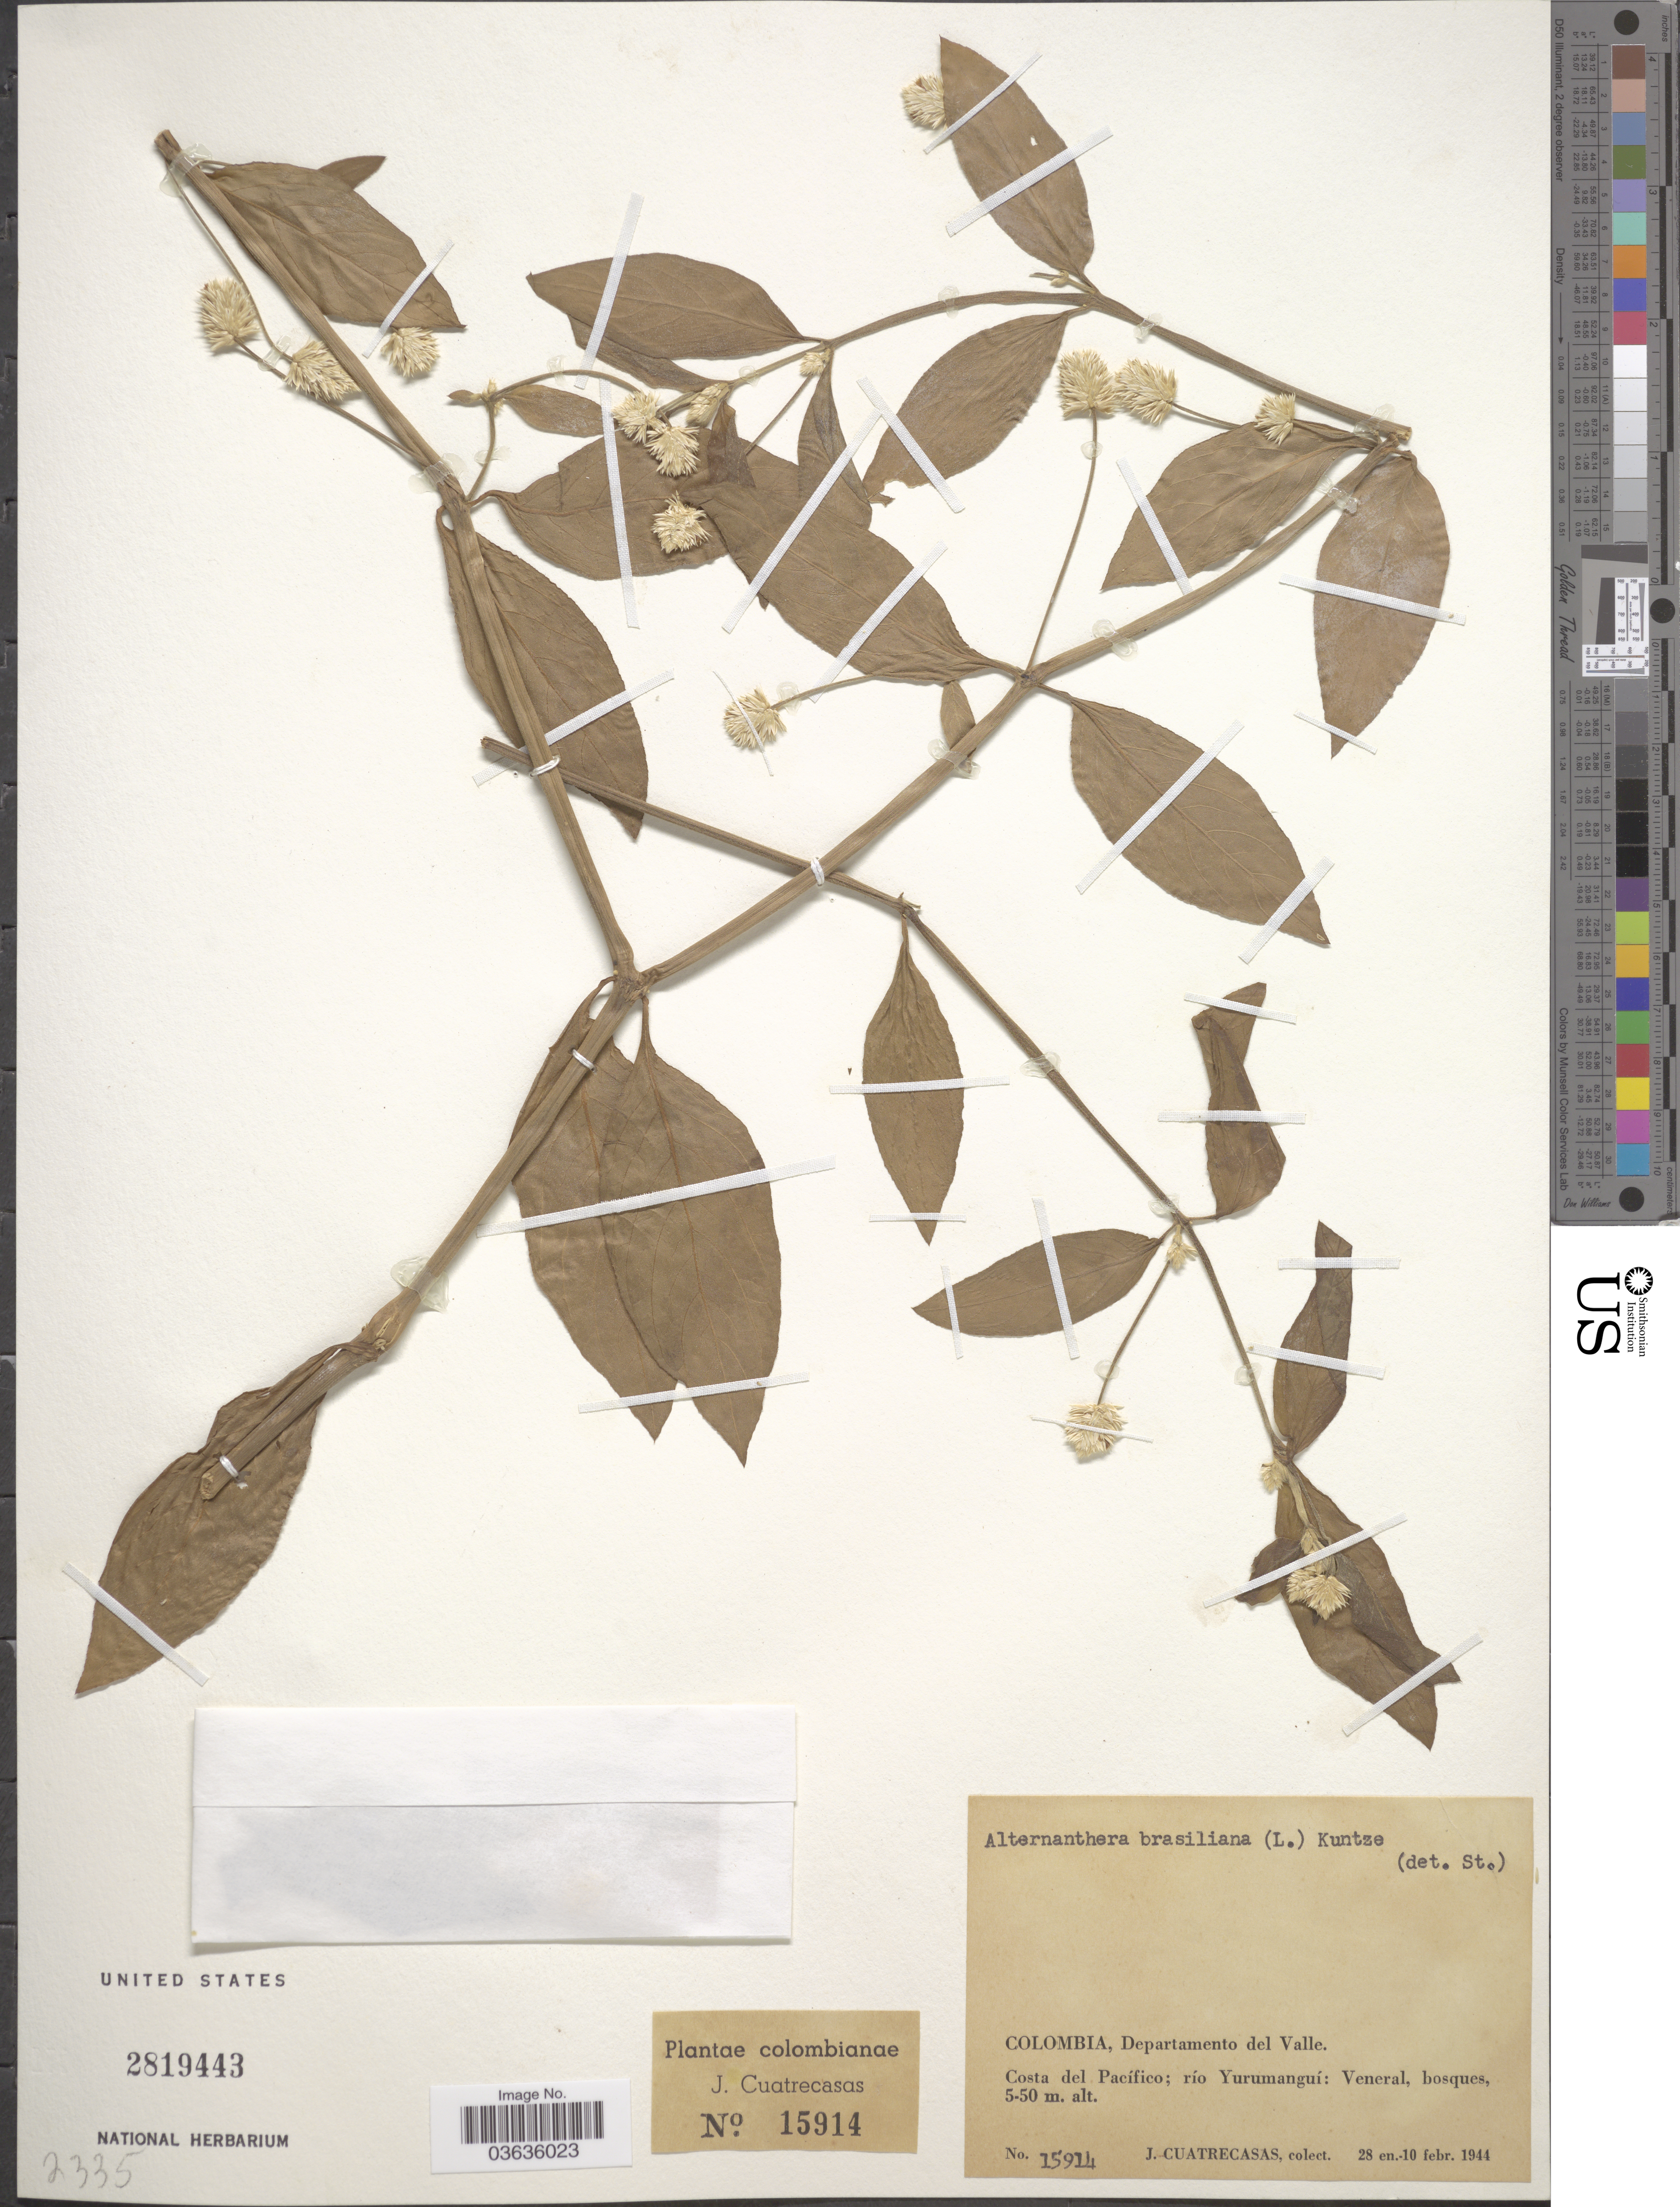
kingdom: Plantae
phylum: Tracheophyta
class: Magnoliopsida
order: Caryophyllales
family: Amaranthaceae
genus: Alternanthera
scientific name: Alternanthera brasiliana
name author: (L.) Kuntze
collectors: J. Cuatrecasas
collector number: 15914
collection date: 1944-01-28/1944-02-10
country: Colombia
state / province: Valle del Cauca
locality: Departamento del Valle. Costa del Pacífico; río Yurumanguí: Veneral, bosques.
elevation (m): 5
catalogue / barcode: US 2819443